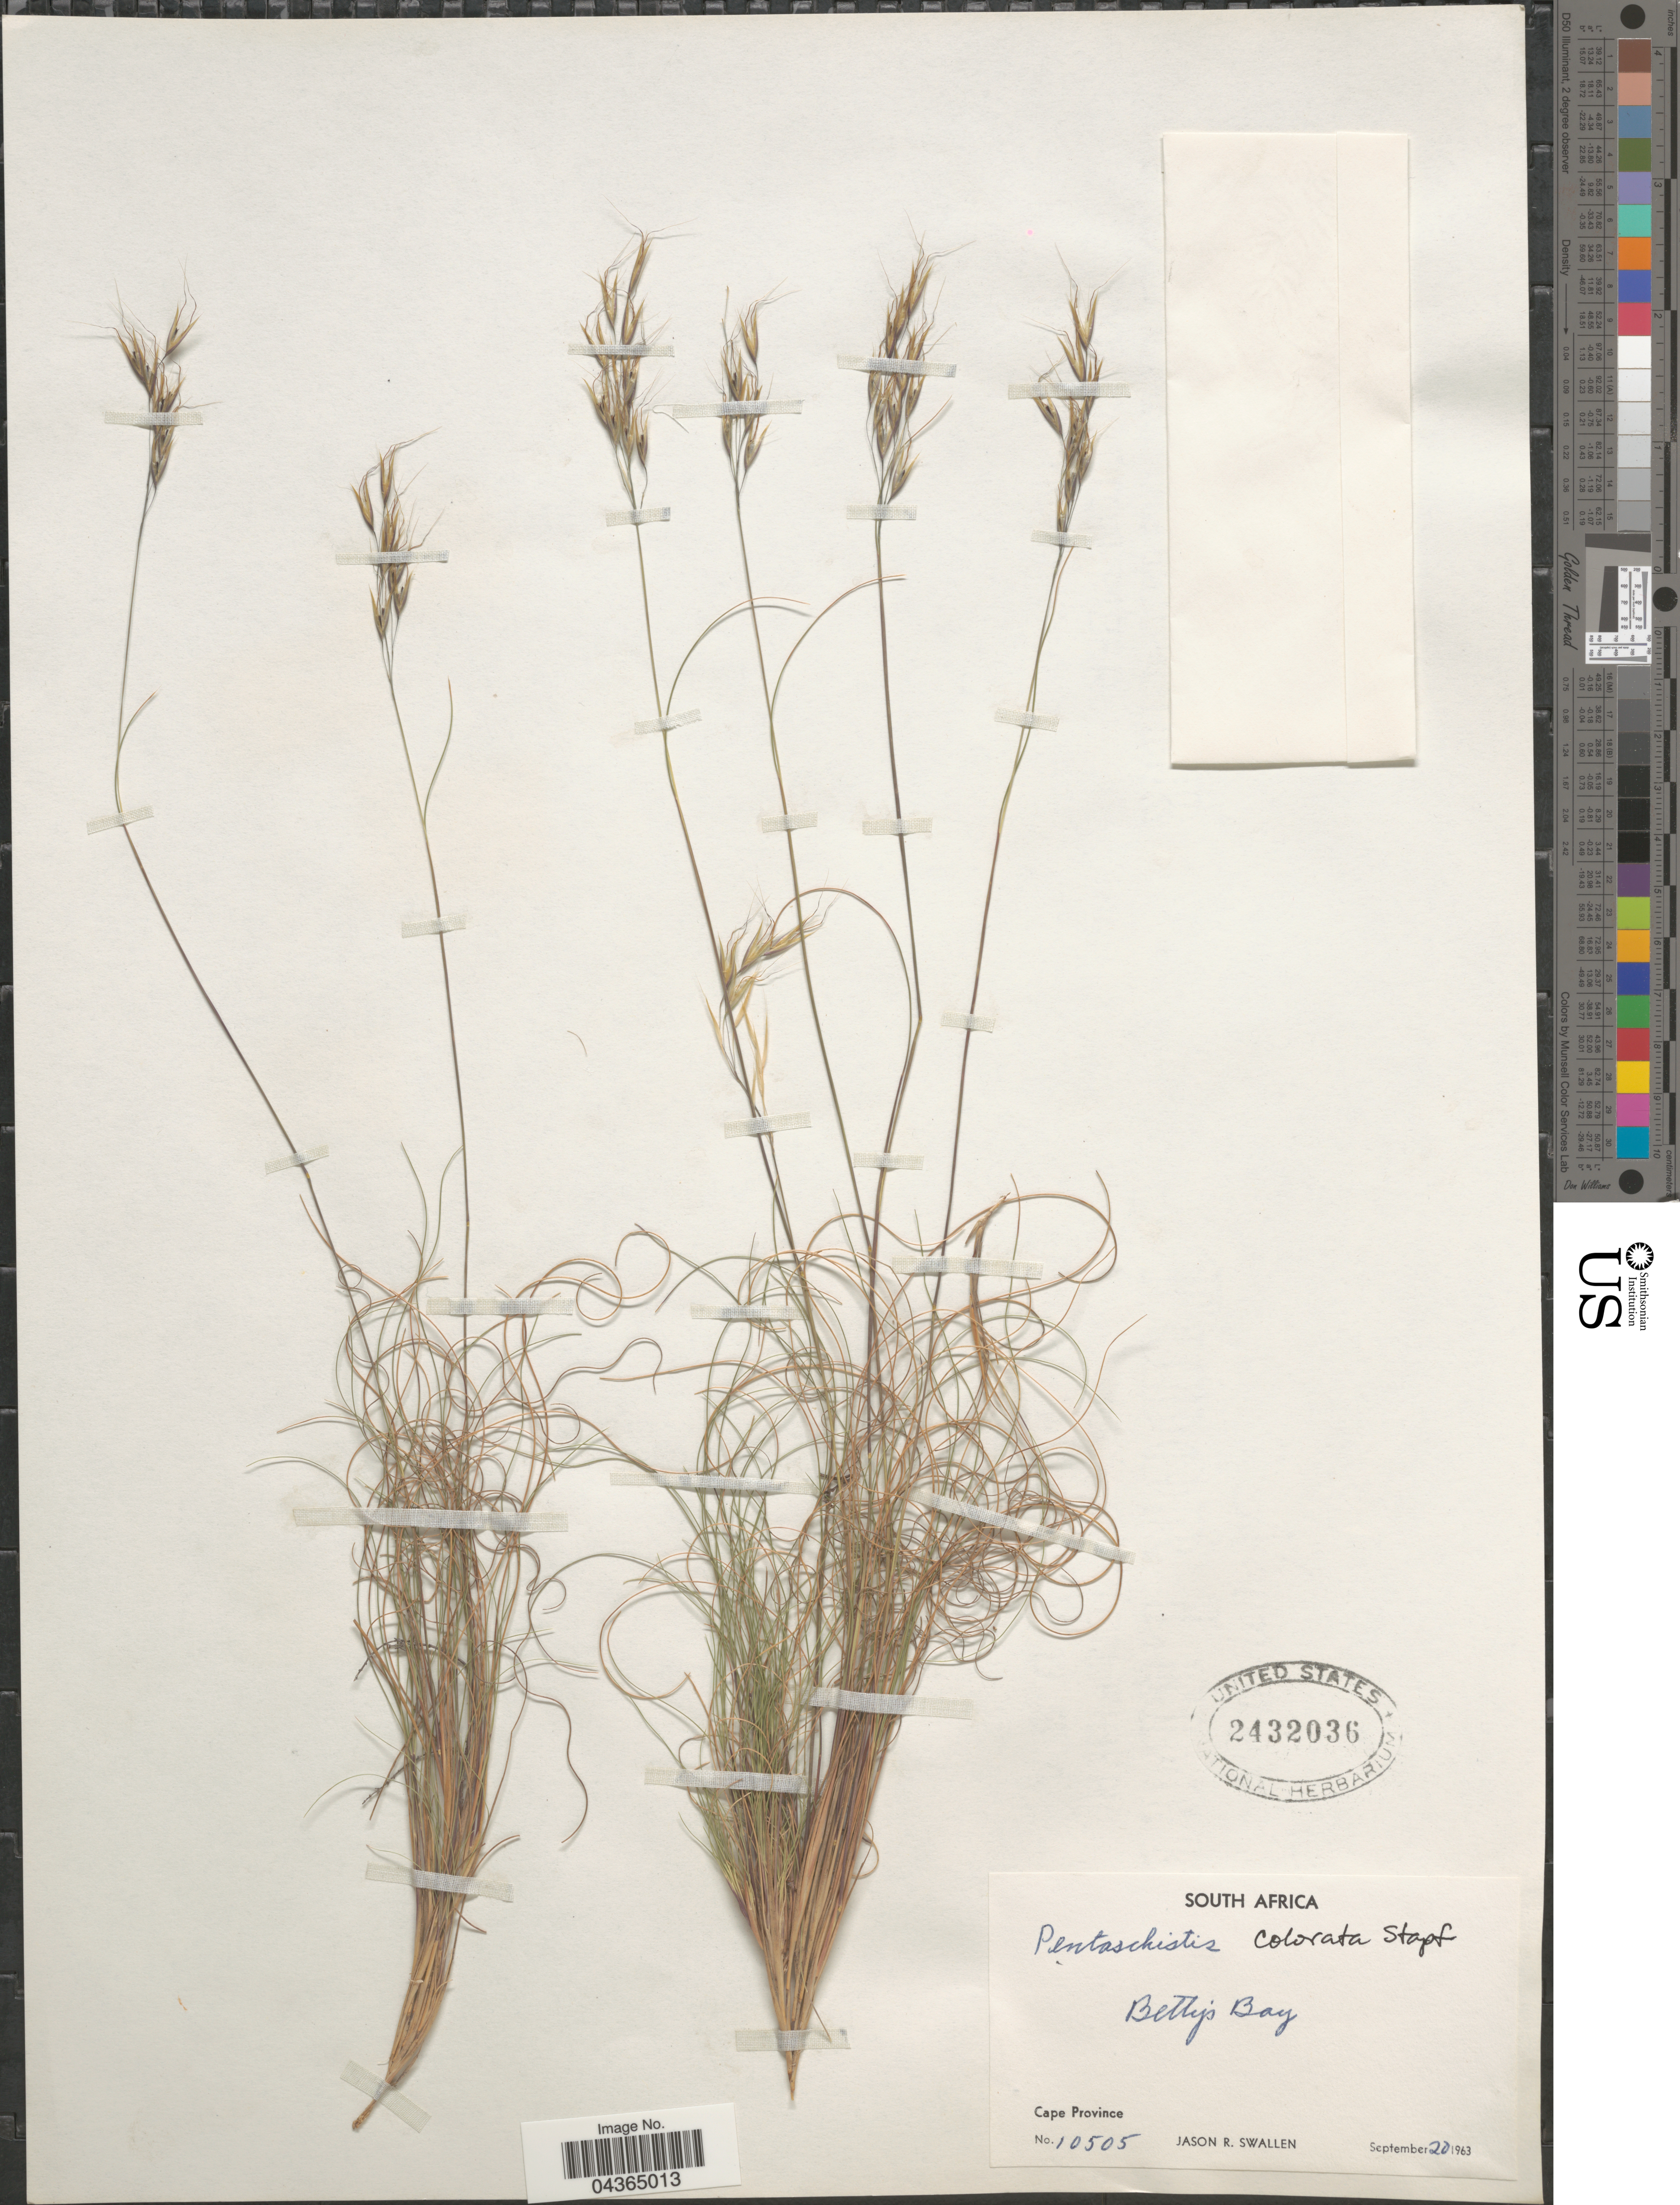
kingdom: Plantae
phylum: Tracheophyta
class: Liliopsida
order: Poales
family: Poaceae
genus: Pentameris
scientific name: Pentameris colorata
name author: (Steud.) Galley & H.P. Linder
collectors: J. R. Swallen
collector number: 10505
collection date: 1963-09-20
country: South Africa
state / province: Western Cape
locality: Betty's Bay.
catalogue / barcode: US 2432036